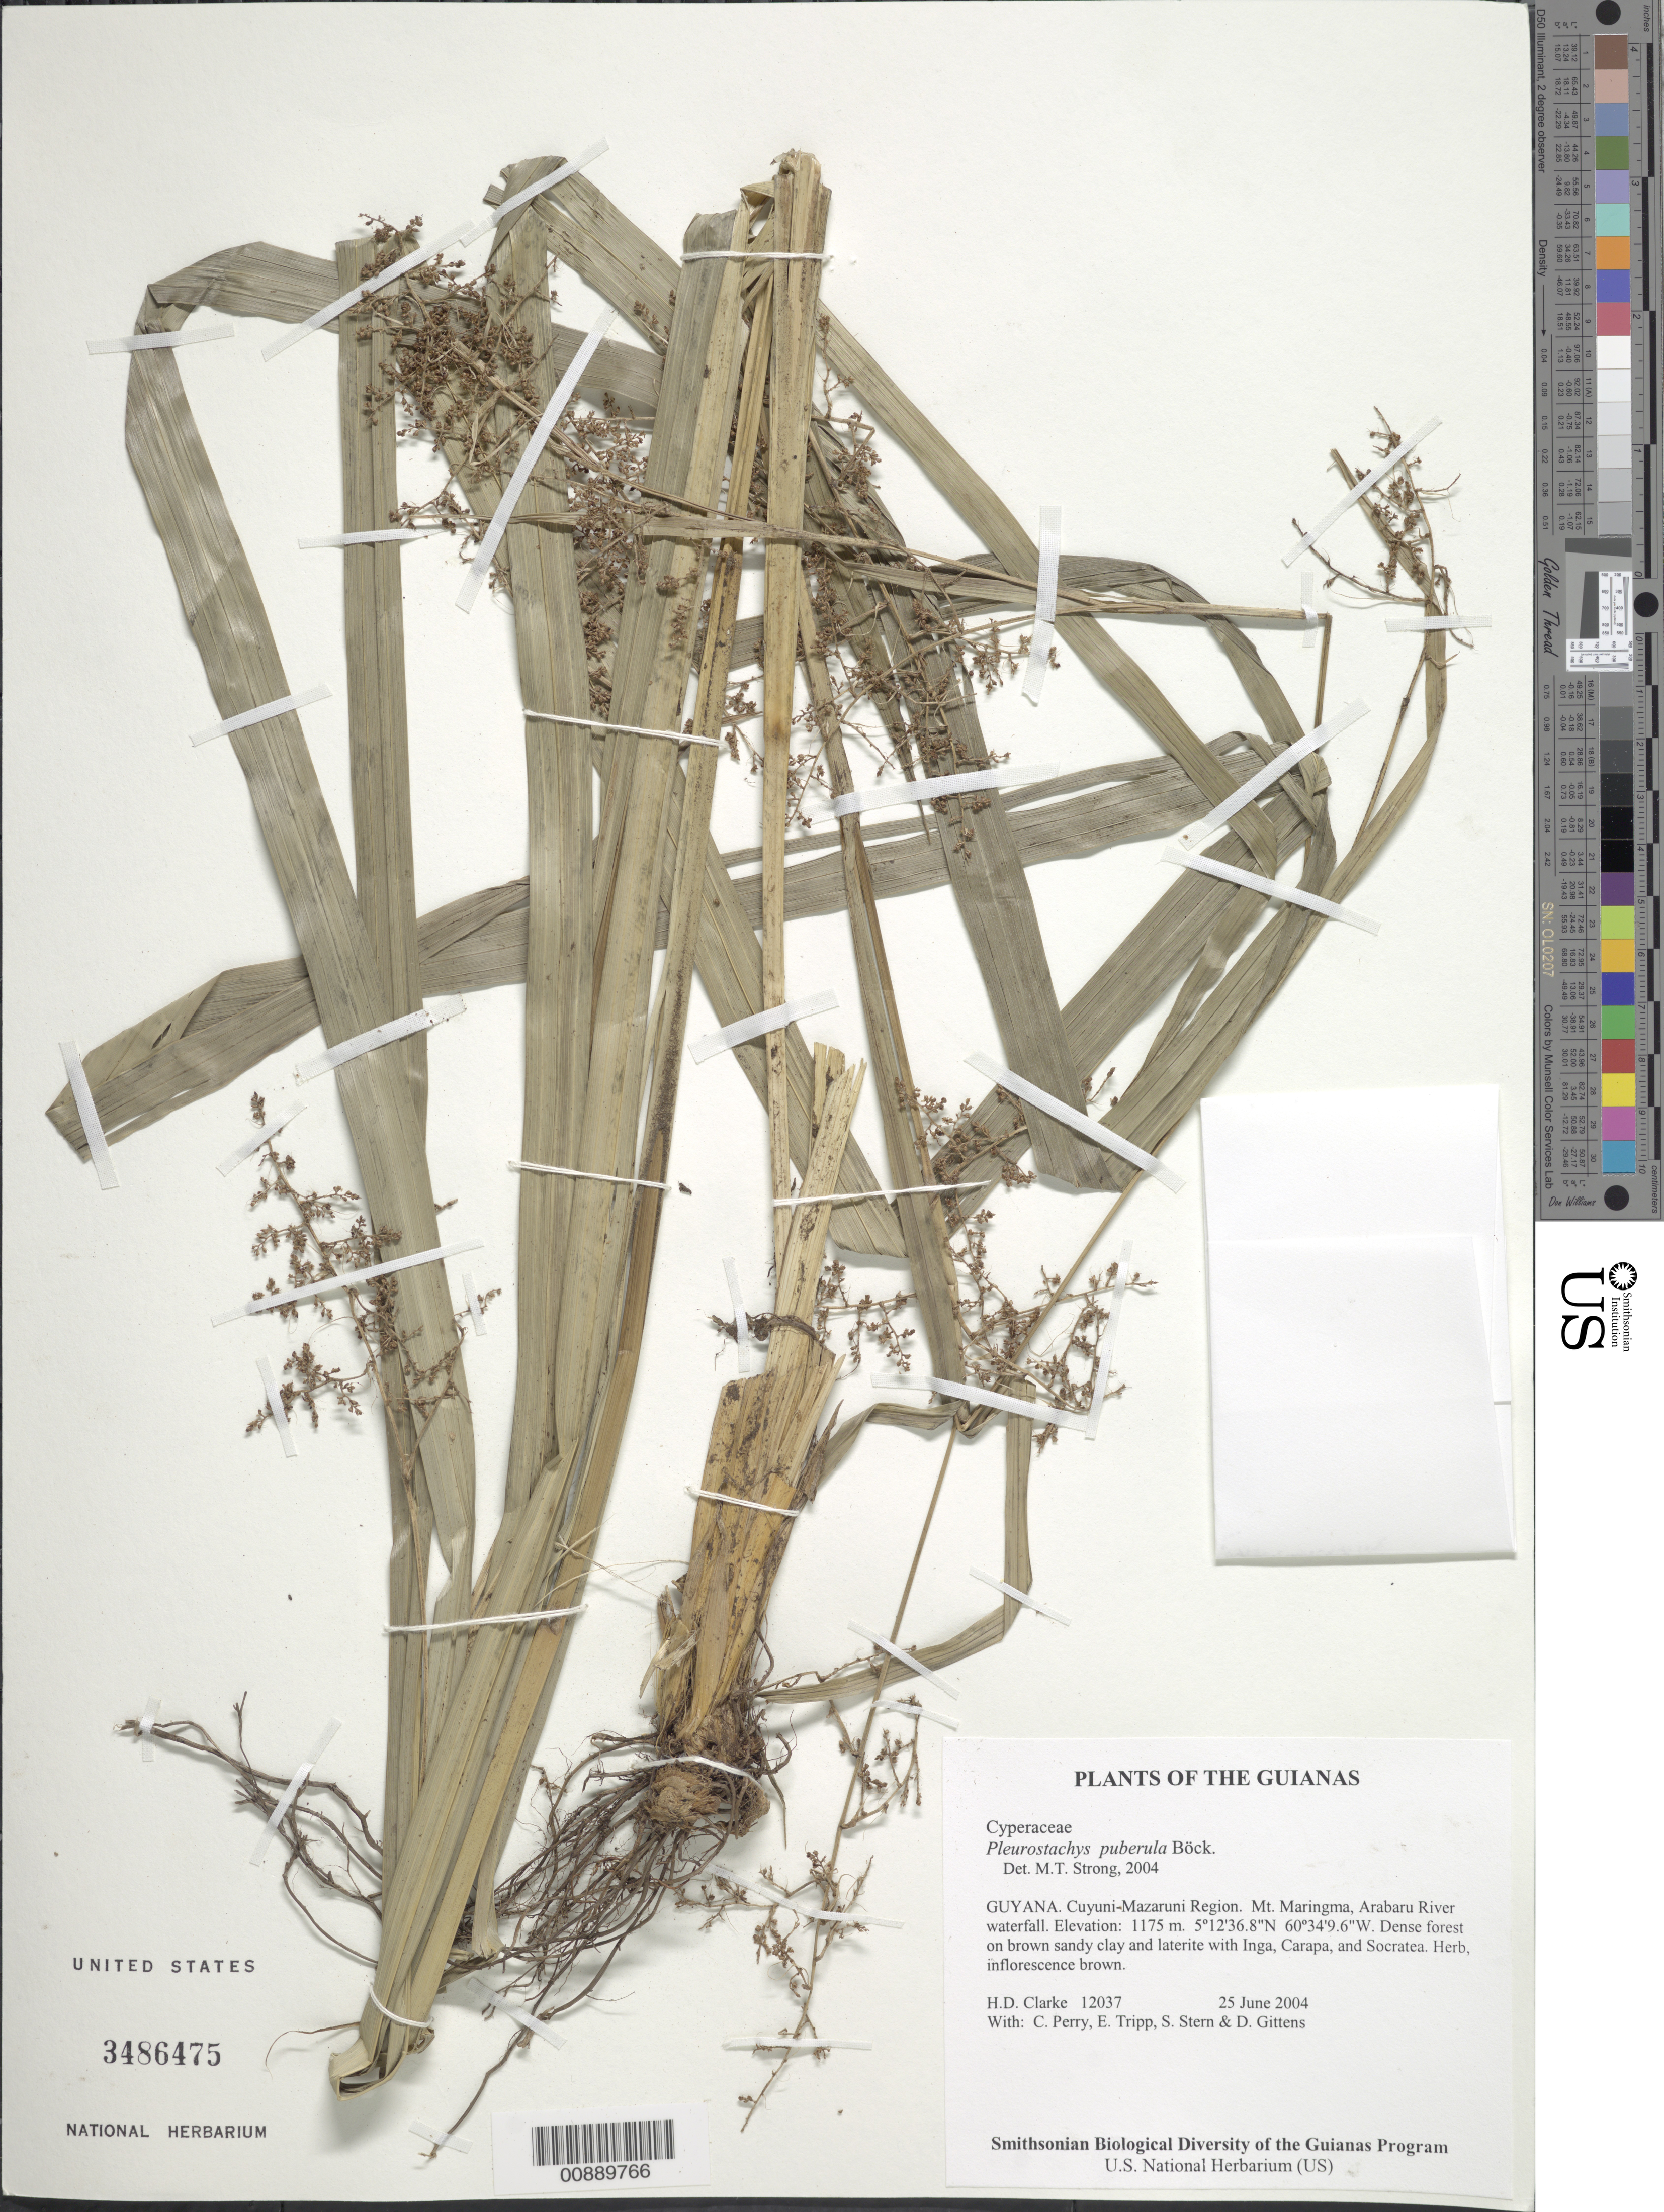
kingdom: Plantae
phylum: Tracheophyta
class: Liliopsida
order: Poales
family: Cyperaceae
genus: Rhynchospora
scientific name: Rhynchospora orbigniana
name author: (Brongn.) L.B. Sm.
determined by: Strong, M. T., (US), Smithsonian Institution - National Museum of Natural History (UNITED STATES)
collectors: H. D. Clarke, C. Perry, E. Tripp, S. R. Stern & D. Gittens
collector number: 12037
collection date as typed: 25 June 2004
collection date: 2004-06-25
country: Guyana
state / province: Cuyuni-Mazaruni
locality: Mt. Maringma, Arabaru River waterfall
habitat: Dense forest on brown sandy clay and laterite with Inga, Carapa, and Socratea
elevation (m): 1175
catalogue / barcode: US 3486475